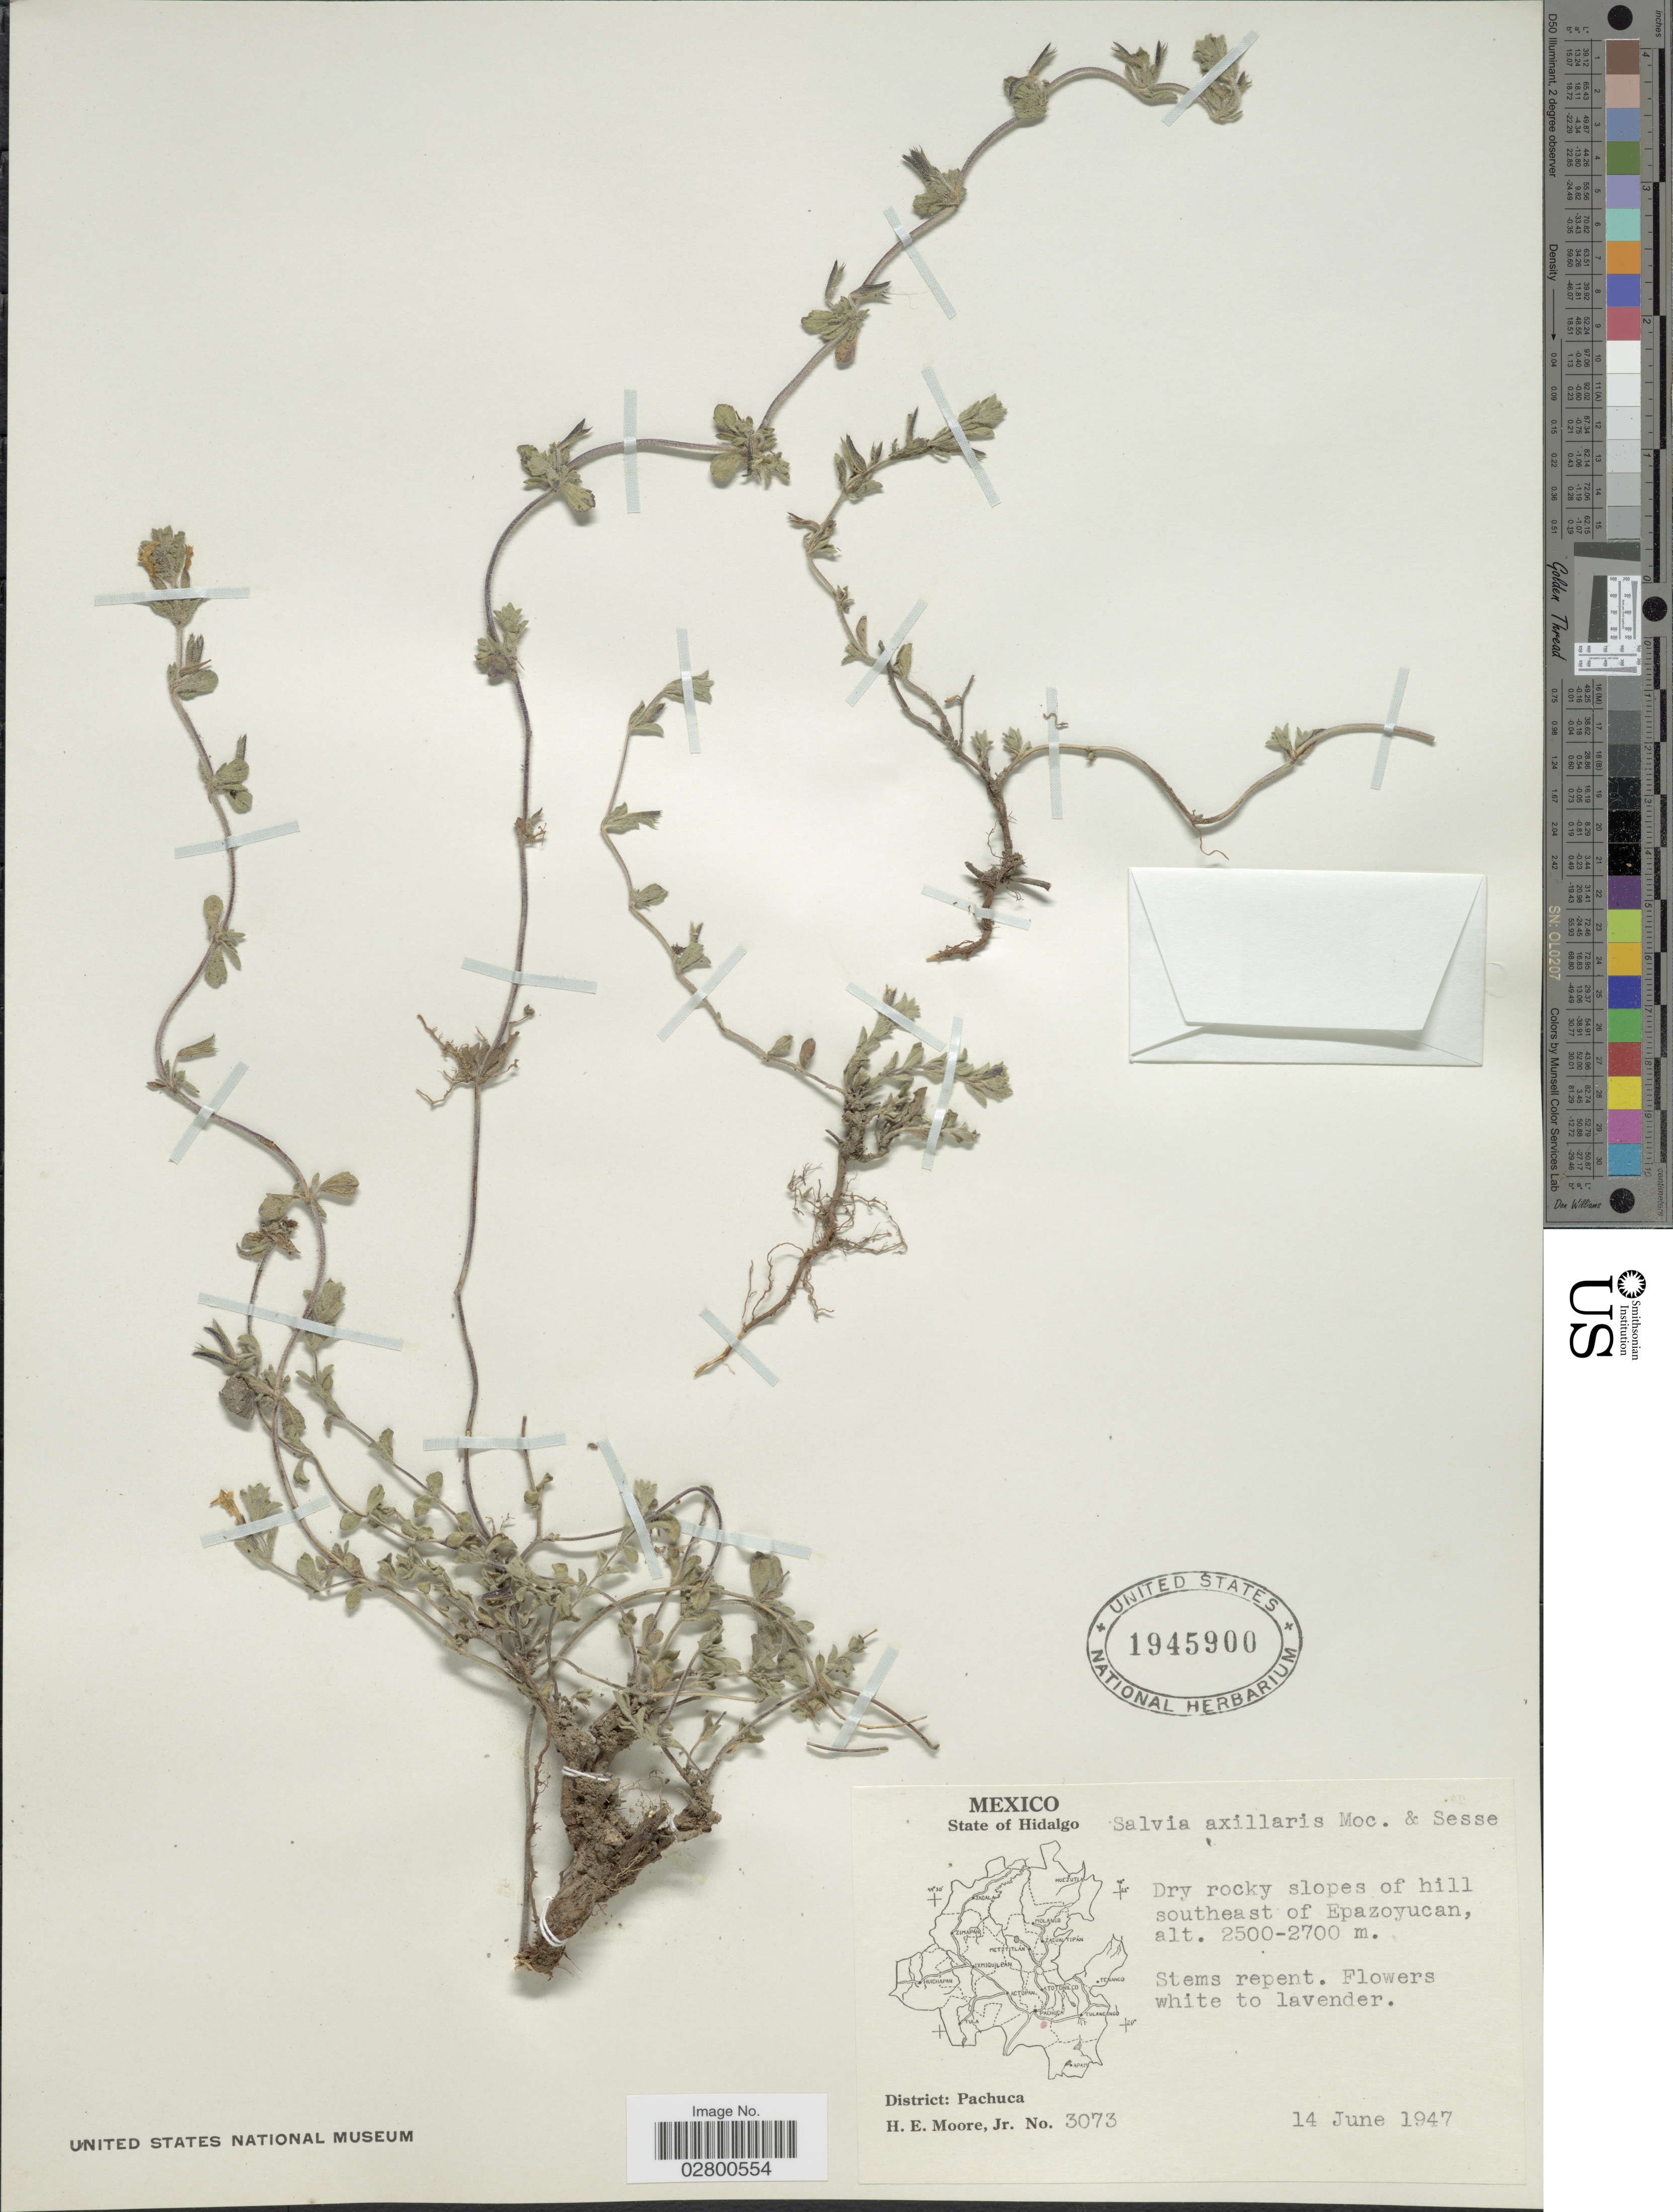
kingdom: Plantae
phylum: Tracheophyta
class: Magnoliopsida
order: Lamiales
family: Lamiaceae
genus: Salvia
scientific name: Salvia axillaris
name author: Moc. & Sessé ex Benth.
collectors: H. Moore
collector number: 3073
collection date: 1947-06-14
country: Mexico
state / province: Hidalgo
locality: District: Pachuca. Dry rocky slopes of hill southeast of Epazoyucan.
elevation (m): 2500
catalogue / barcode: US 1945900